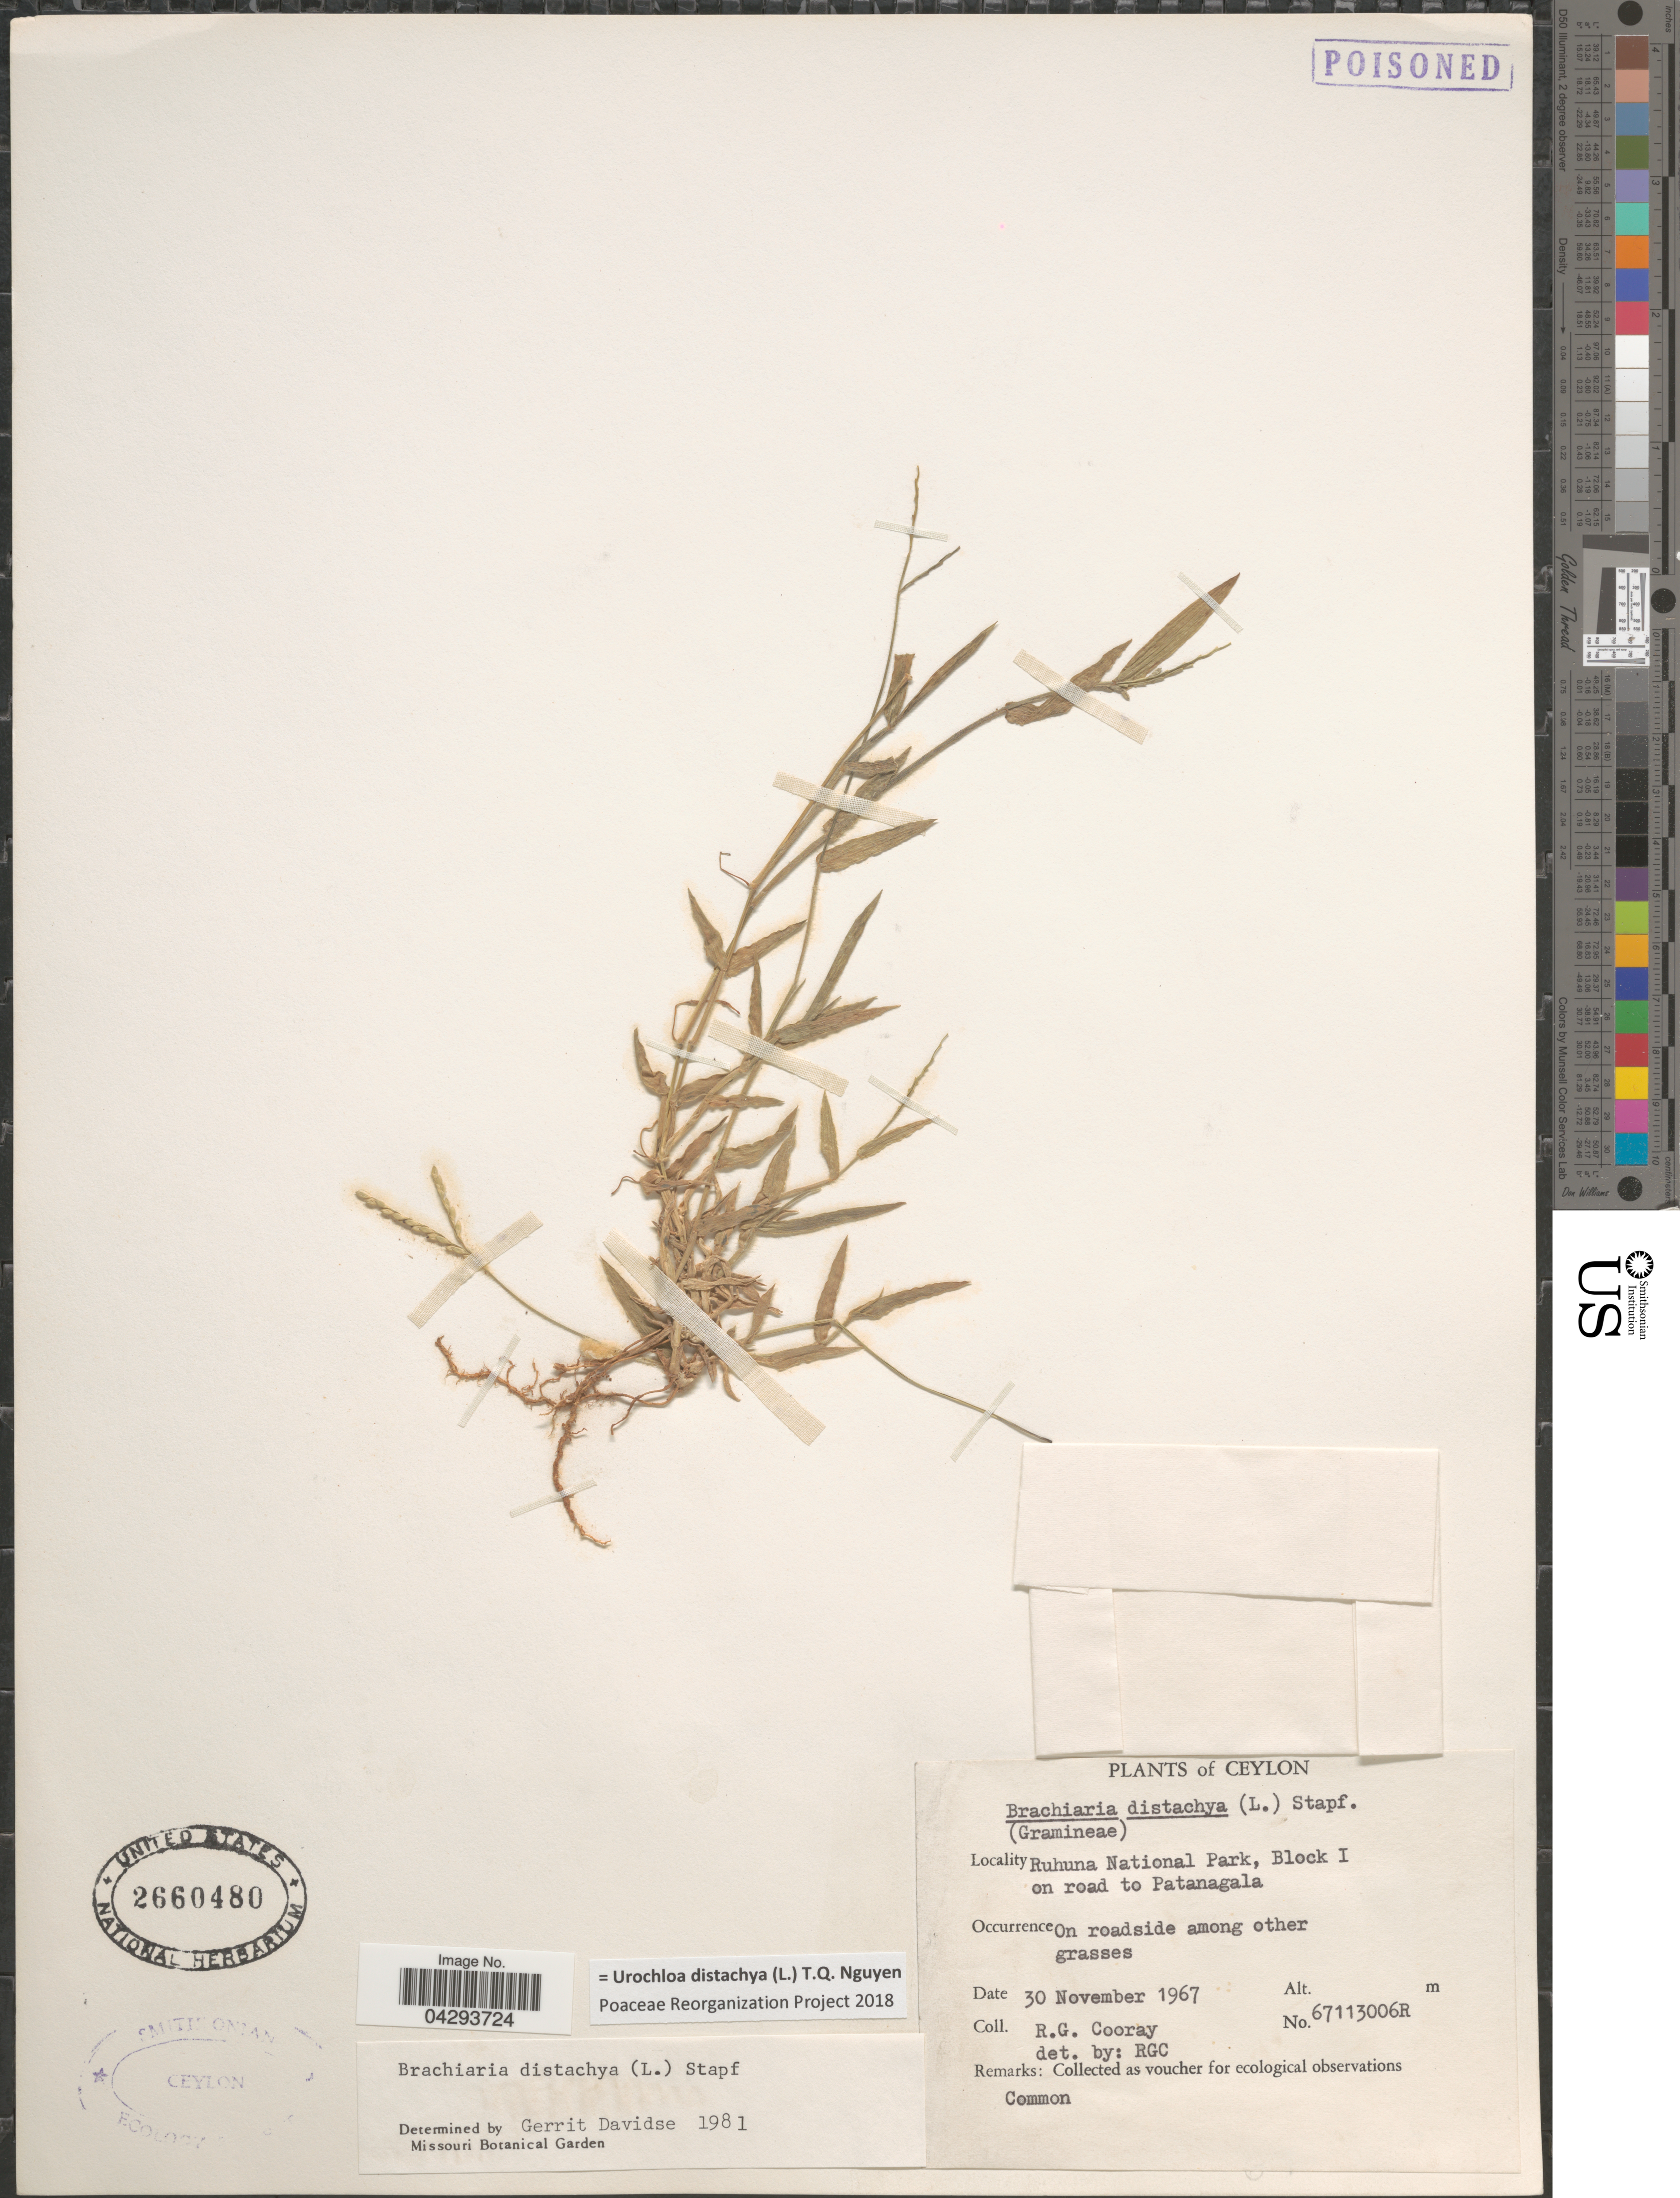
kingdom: Plantae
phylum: Tracheophyta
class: Liliopsida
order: Poales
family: Poaceae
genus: Urochloa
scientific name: Urochloa distachya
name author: (L.) T.Q. Nguyen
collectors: R. Cooray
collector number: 67113006R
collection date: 1967-11-30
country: Sri Lanka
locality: Ceylon. Ruhuna National Park, Block I on road to Patanagala.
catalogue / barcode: US 2660480